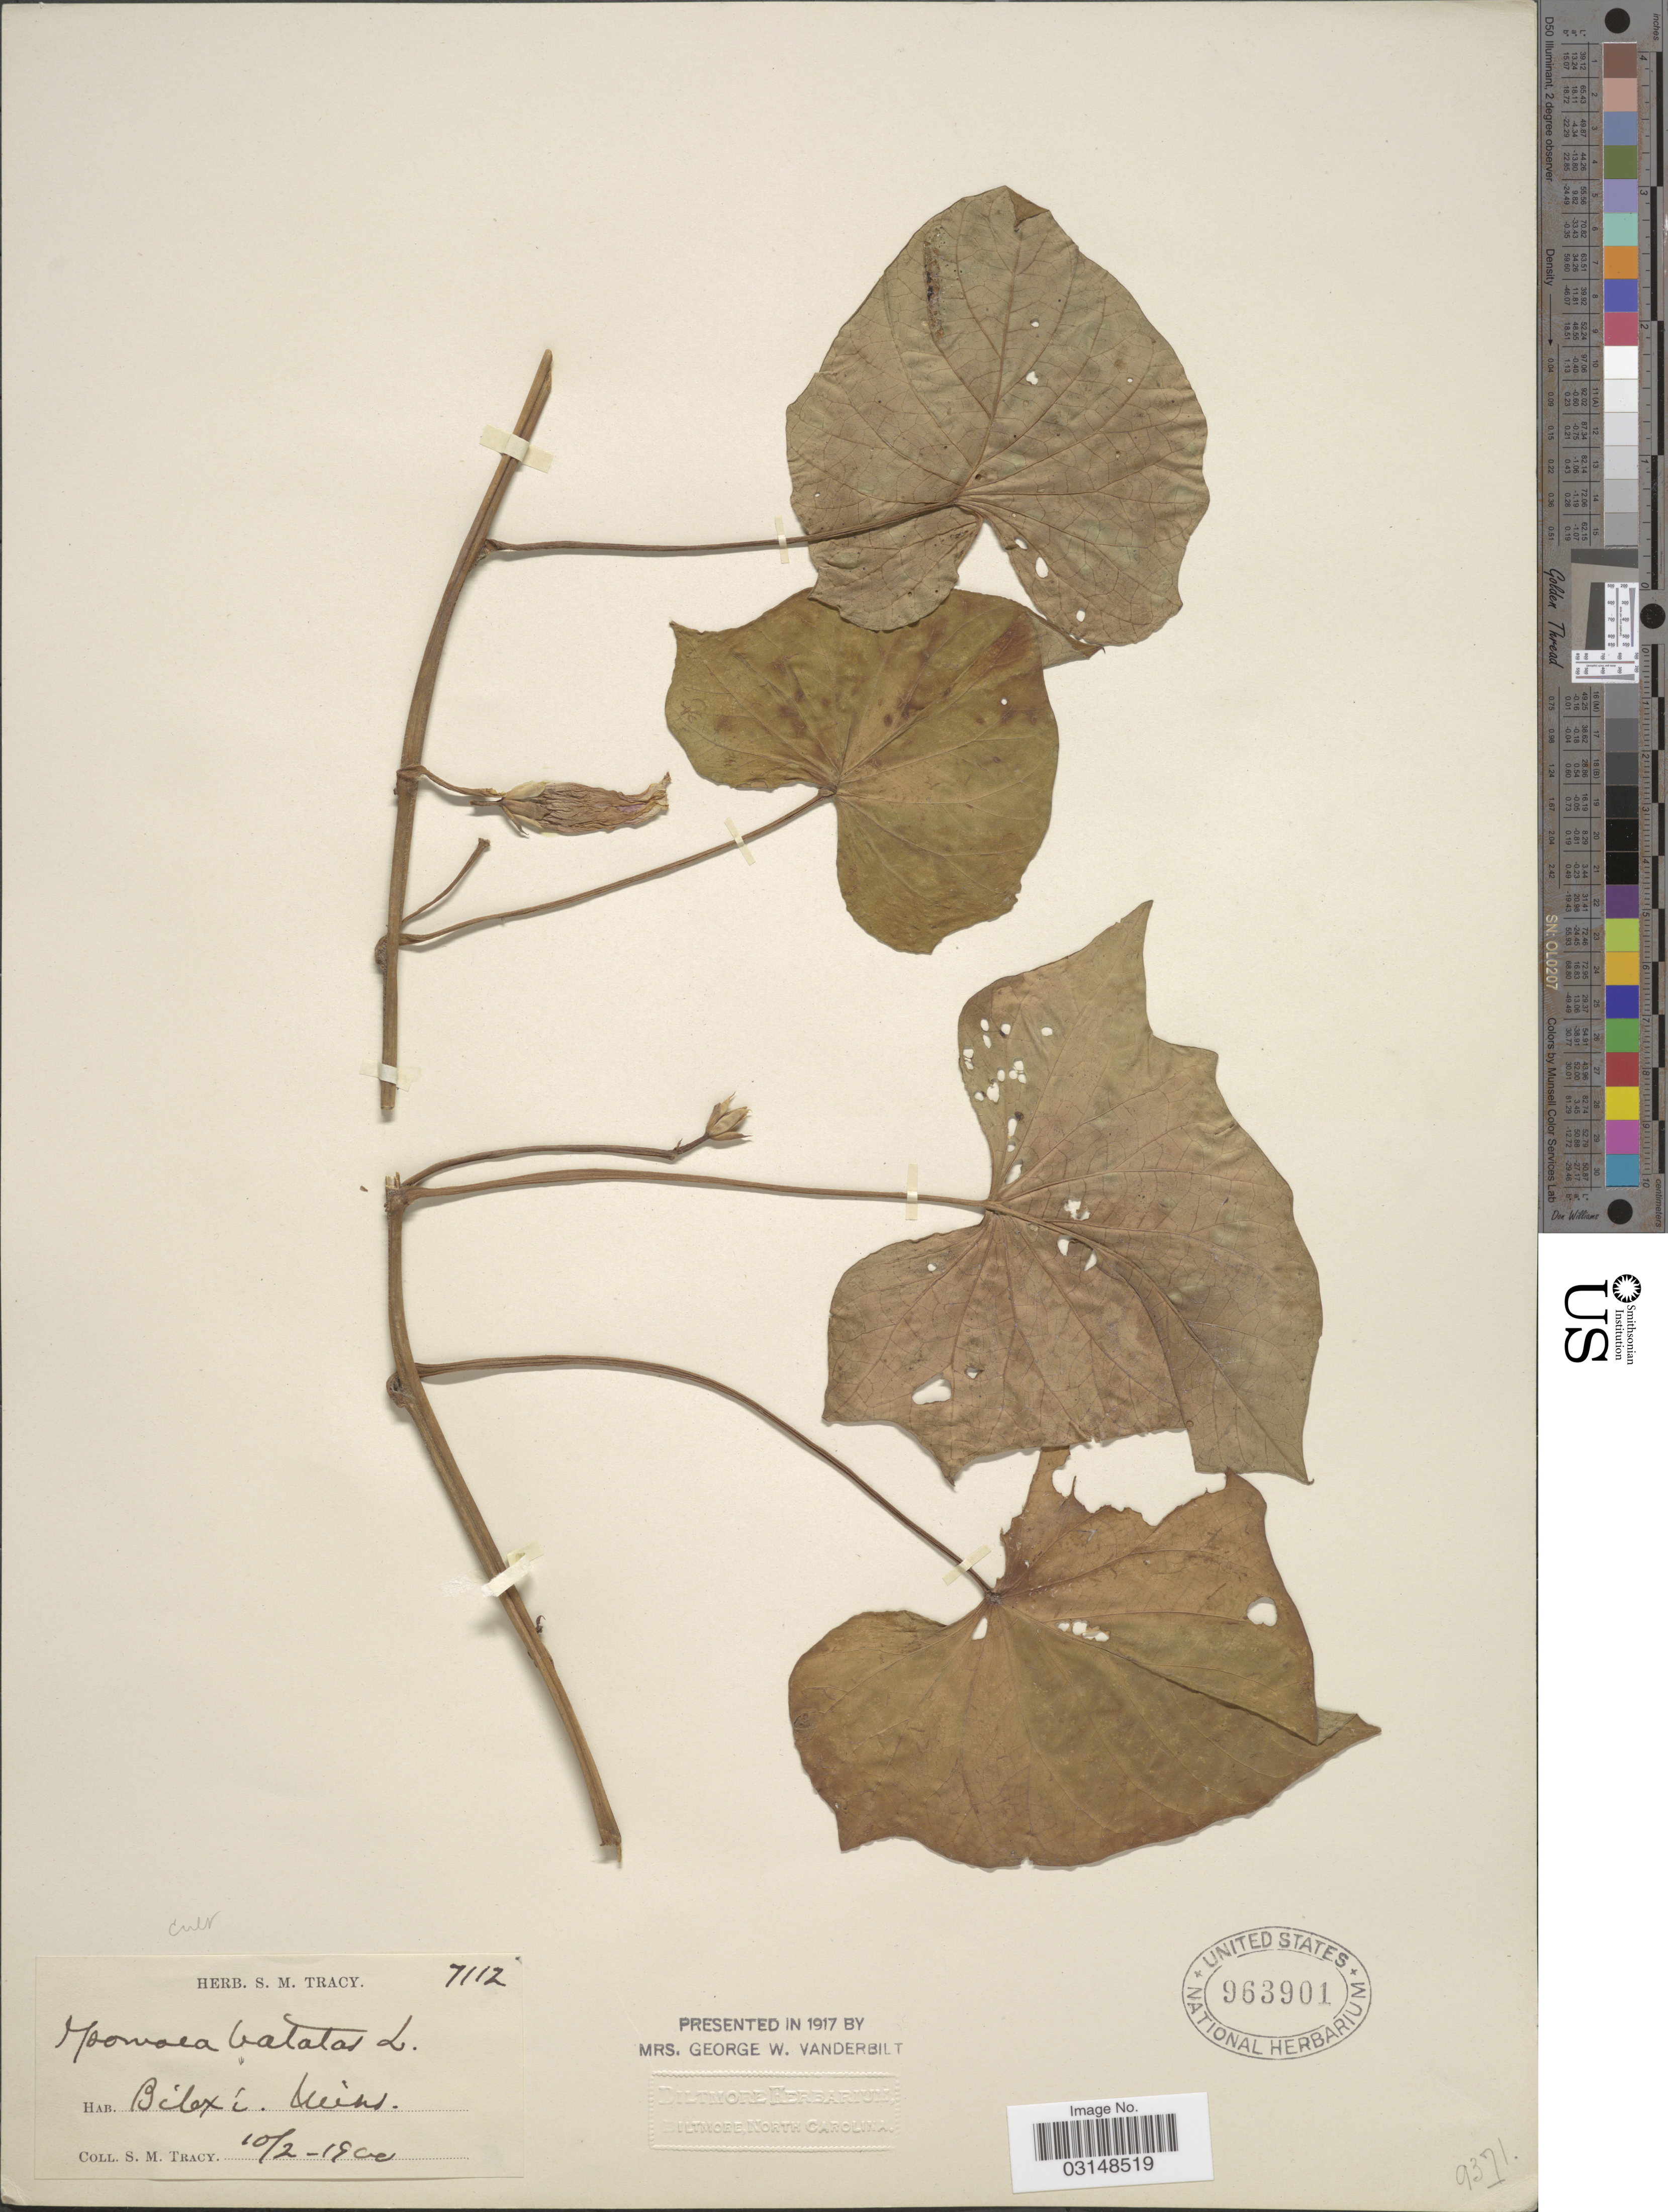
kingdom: Plantae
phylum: Tracheophyta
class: Magnoliopsida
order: Solanales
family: Convolvulaceae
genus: Ipomoea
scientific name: Ipomoea batatas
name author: (L.) Lam.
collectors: S. M. Tracy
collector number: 7112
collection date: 1900-10-02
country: United States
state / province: Mississippi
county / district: Harrison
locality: Biloxi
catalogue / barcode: US 963901